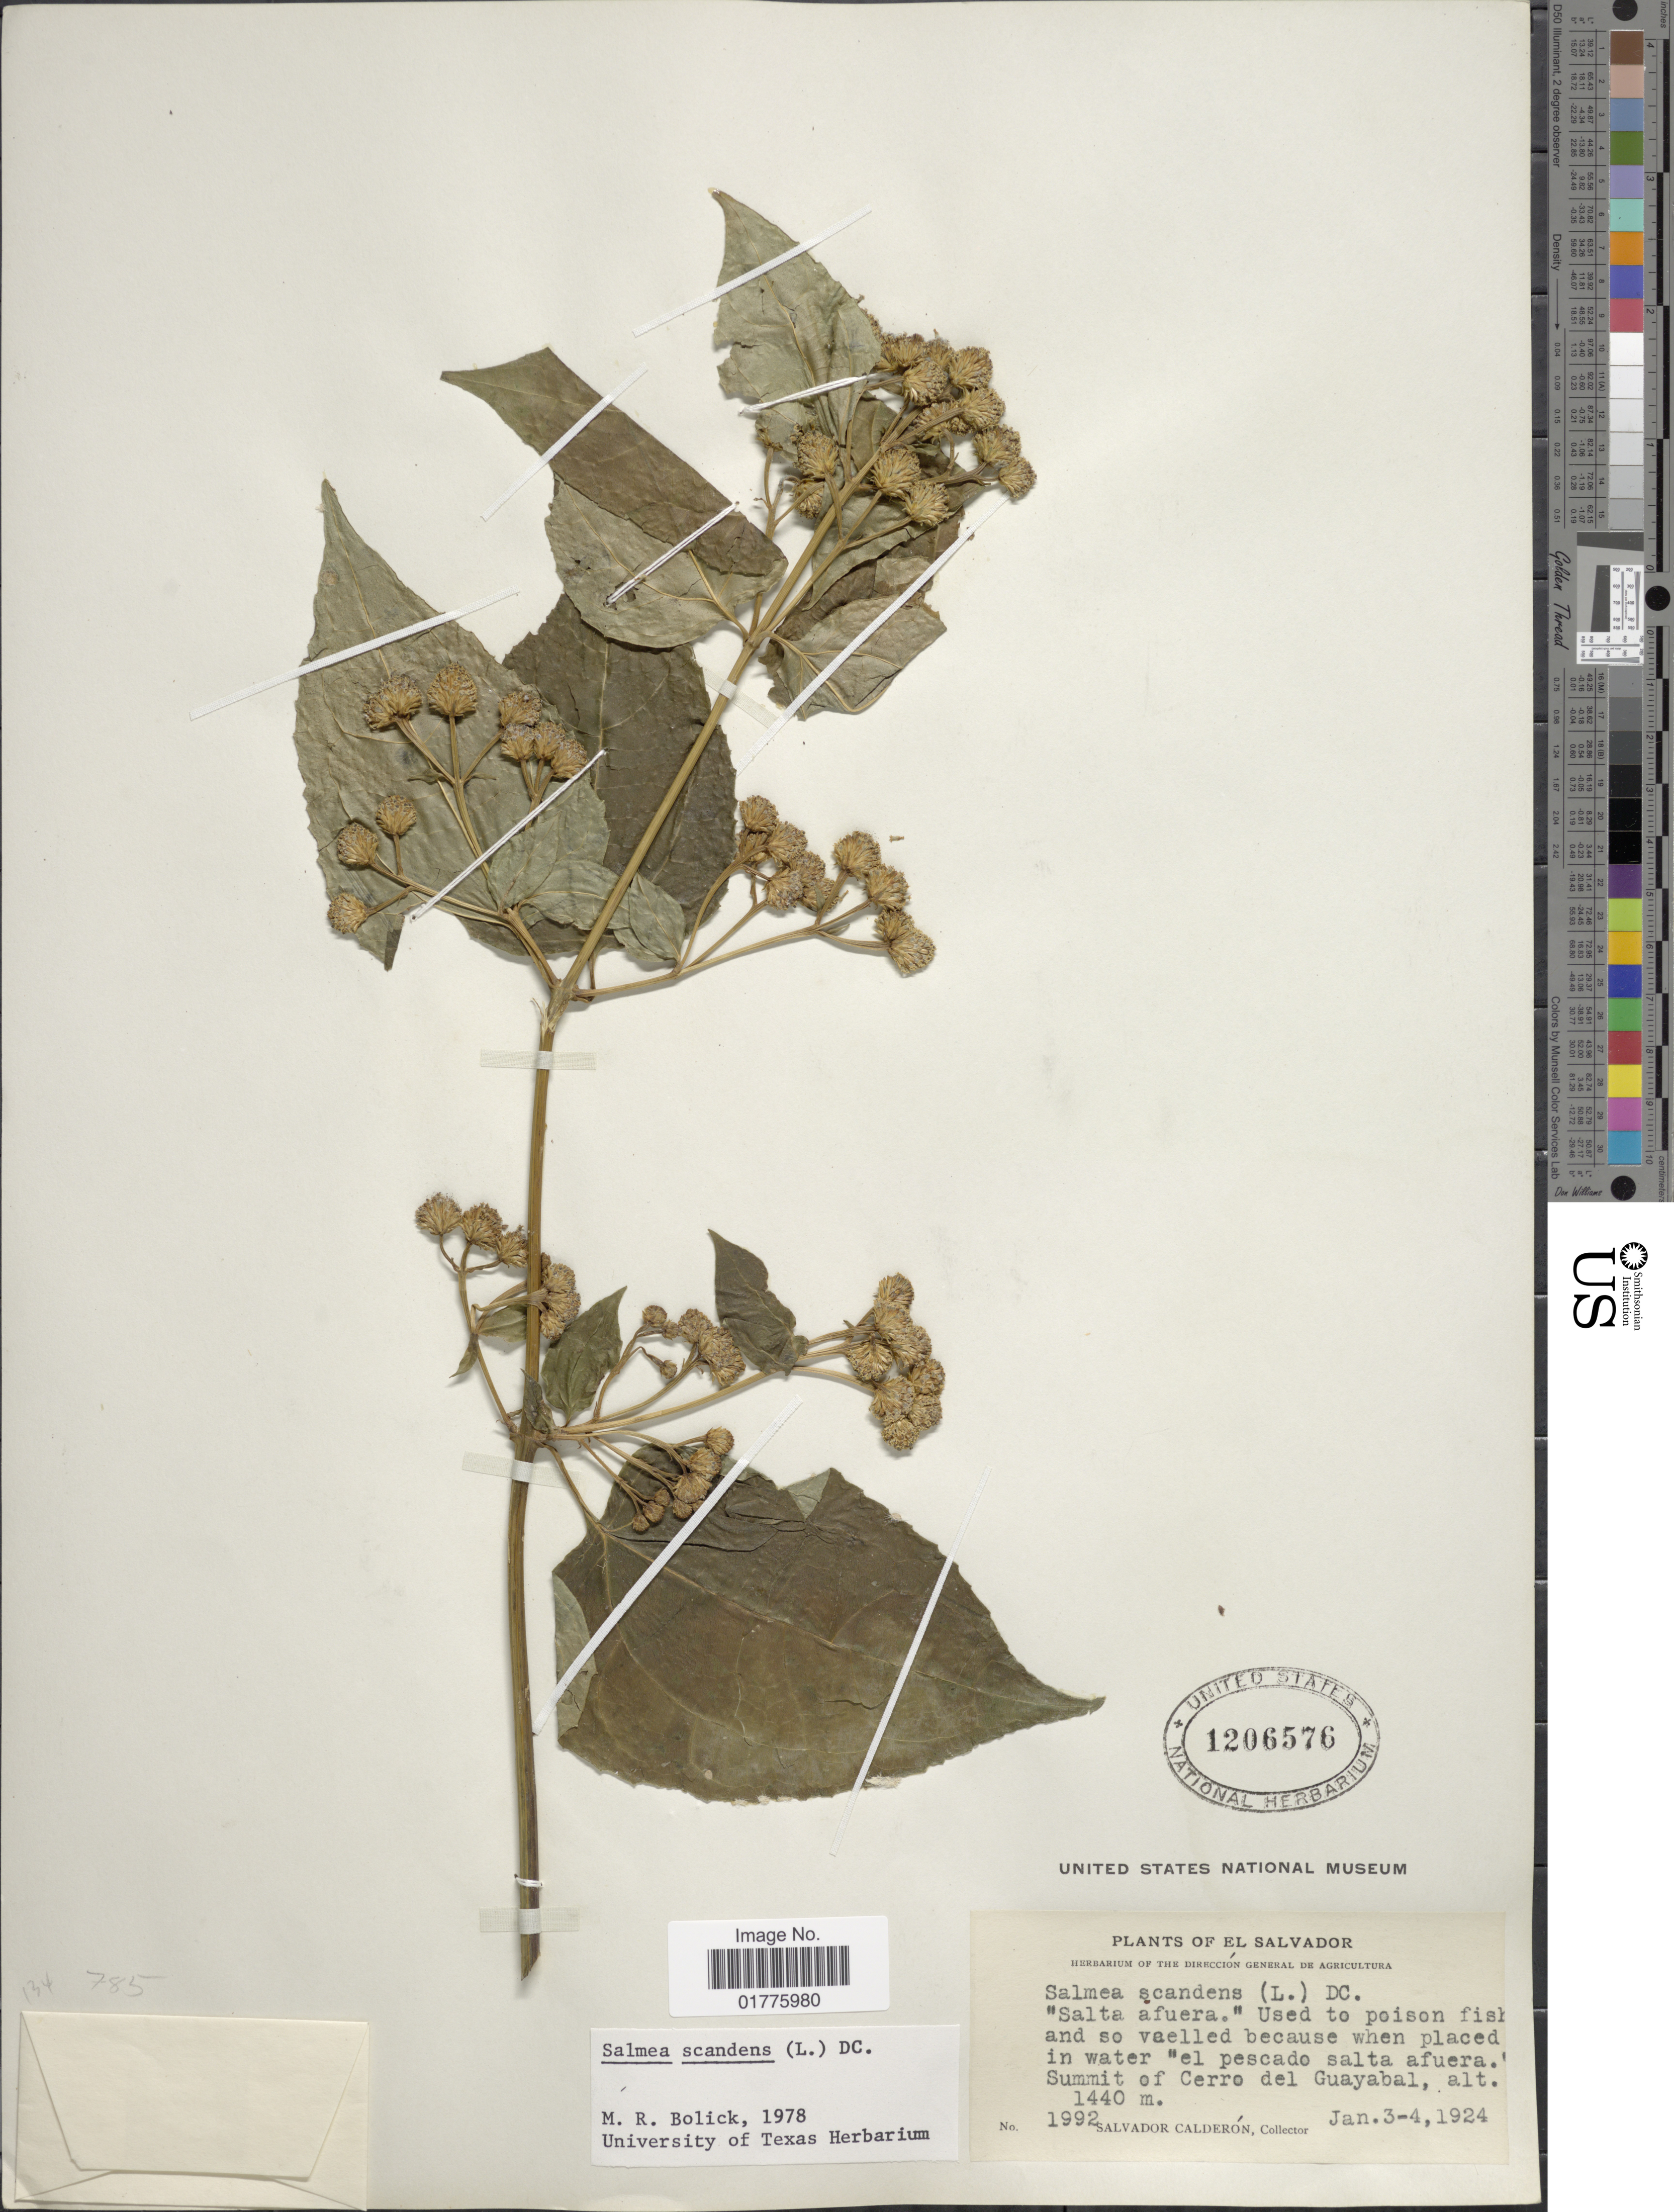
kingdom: Plantae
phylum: Tracheophyta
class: Magnoliopsida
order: Asterales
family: Asteraceae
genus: Salmea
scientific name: Salmea scandens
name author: (L.) DC.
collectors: S. Calderón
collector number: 1992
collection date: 1924-01-03/1924-01-04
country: El Salvador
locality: Summit of Cerro del Guayabal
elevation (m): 1440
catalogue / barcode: US 1206576